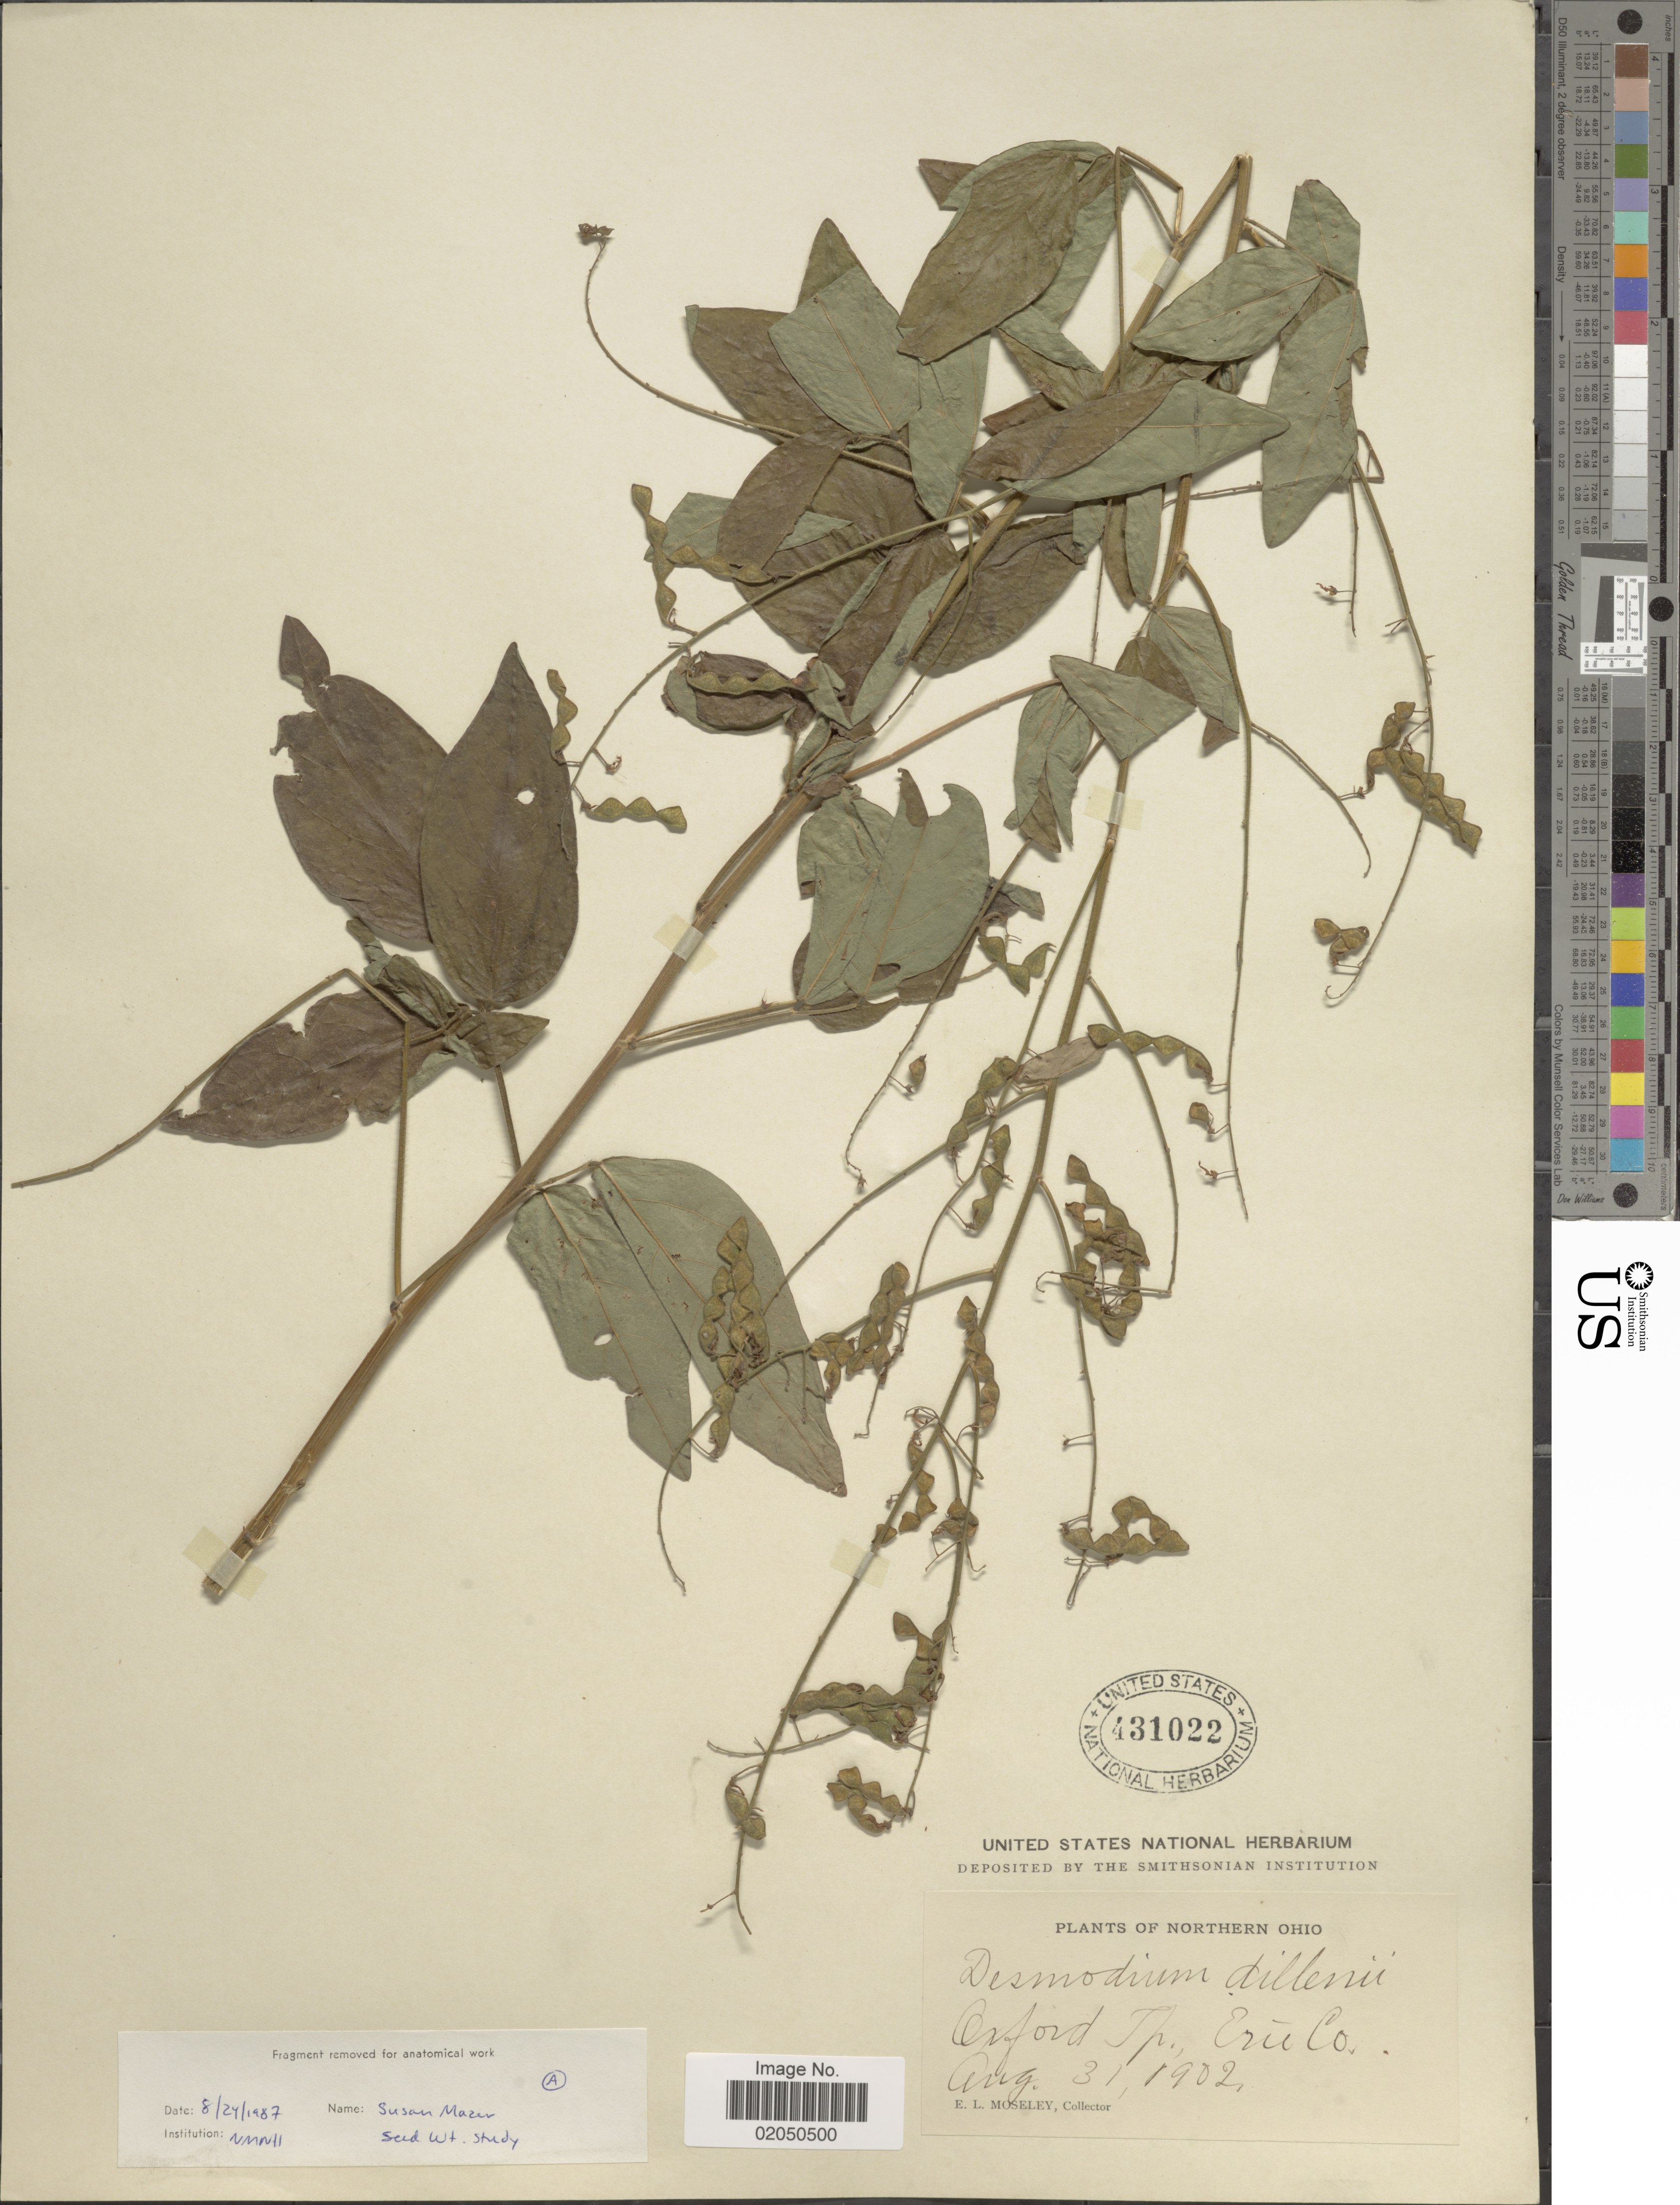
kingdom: Plantae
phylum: Tracheophyta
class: Magnoliopsida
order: Fabales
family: Fabaceae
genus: Desmodium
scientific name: Desmodium perplexum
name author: B.G. Schub.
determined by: Strong, Mark T., (BOT), Smithsonian Institution - National Museum of Natural History (UNITED STATES)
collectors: E. Moseley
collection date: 1902-08-31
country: United States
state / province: Ohio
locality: Northern Ohio, Oxford Tp. Erie Co.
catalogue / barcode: US 431022